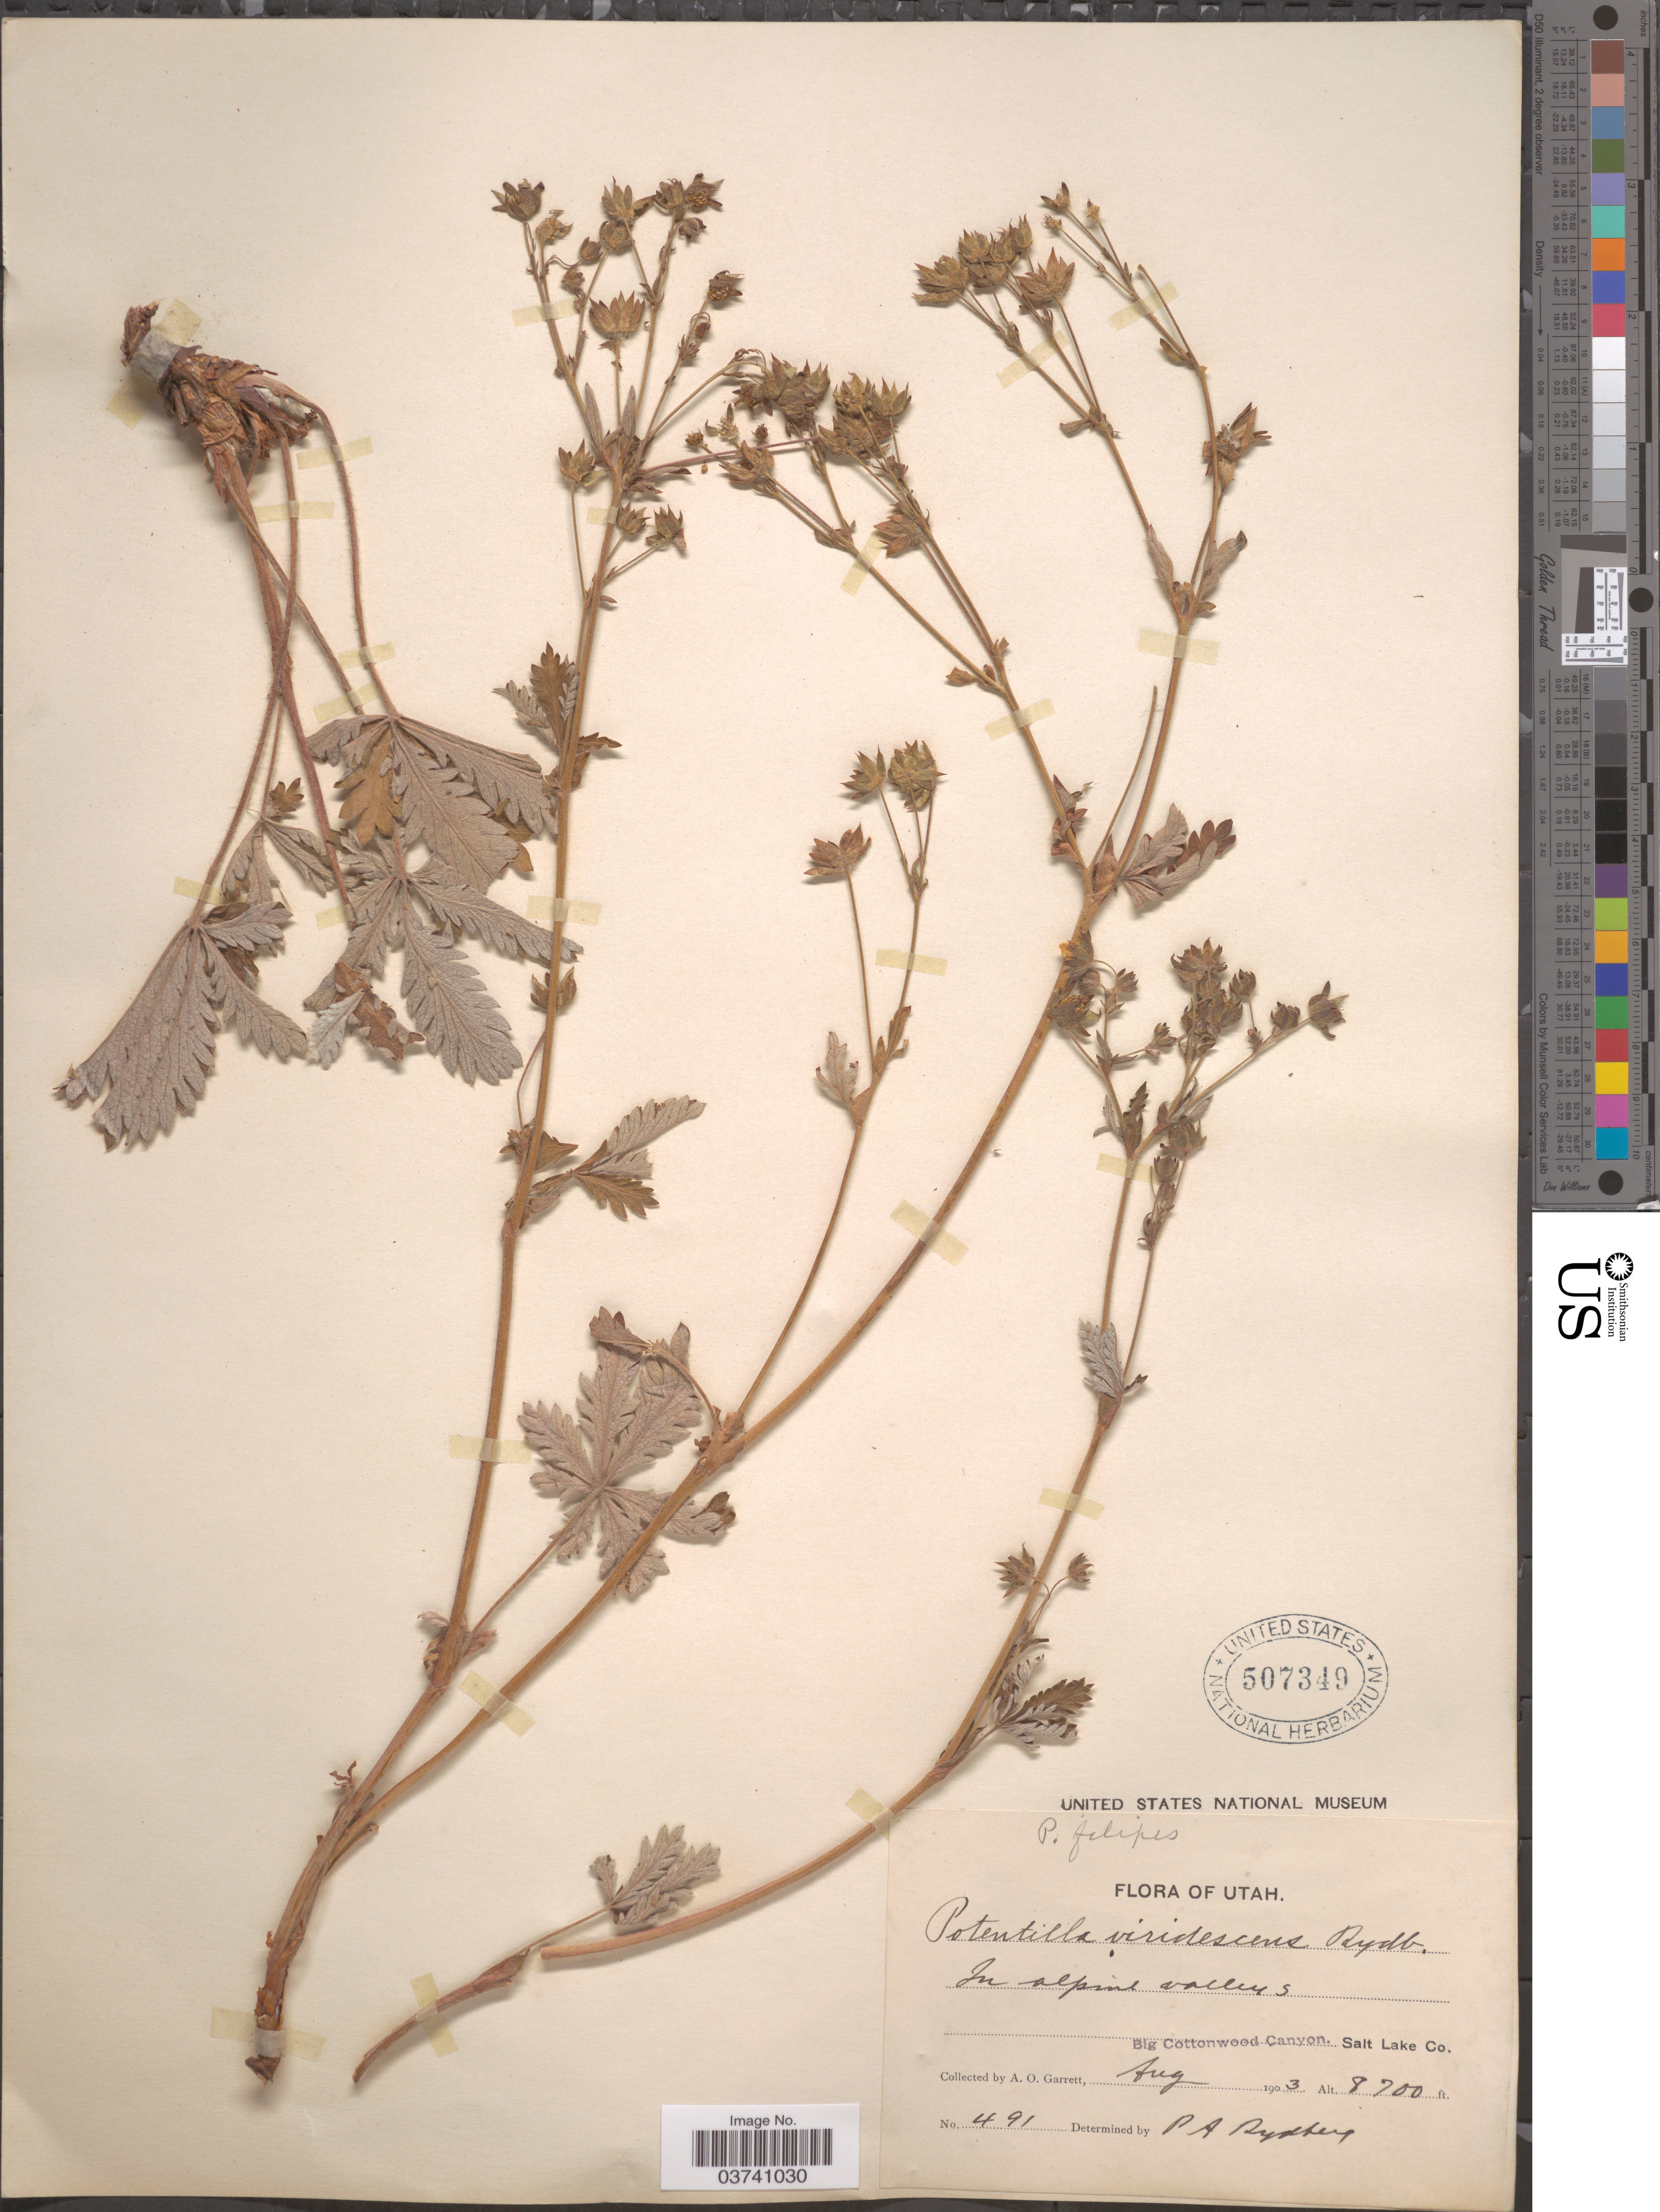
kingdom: Plantae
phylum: Tracheophyta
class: Magnoliopsida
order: Rosales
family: Rosaceae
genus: Potentilla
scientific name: Potentilla pulcherrima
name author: Lehm.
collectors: A. O. Garrett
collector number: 491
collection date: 1903-08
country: United States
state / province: Utah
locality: In alpine valley 5. Big Cottonwood Canyon. Salt Lake Co.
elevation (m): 2652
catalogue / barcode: US 507349